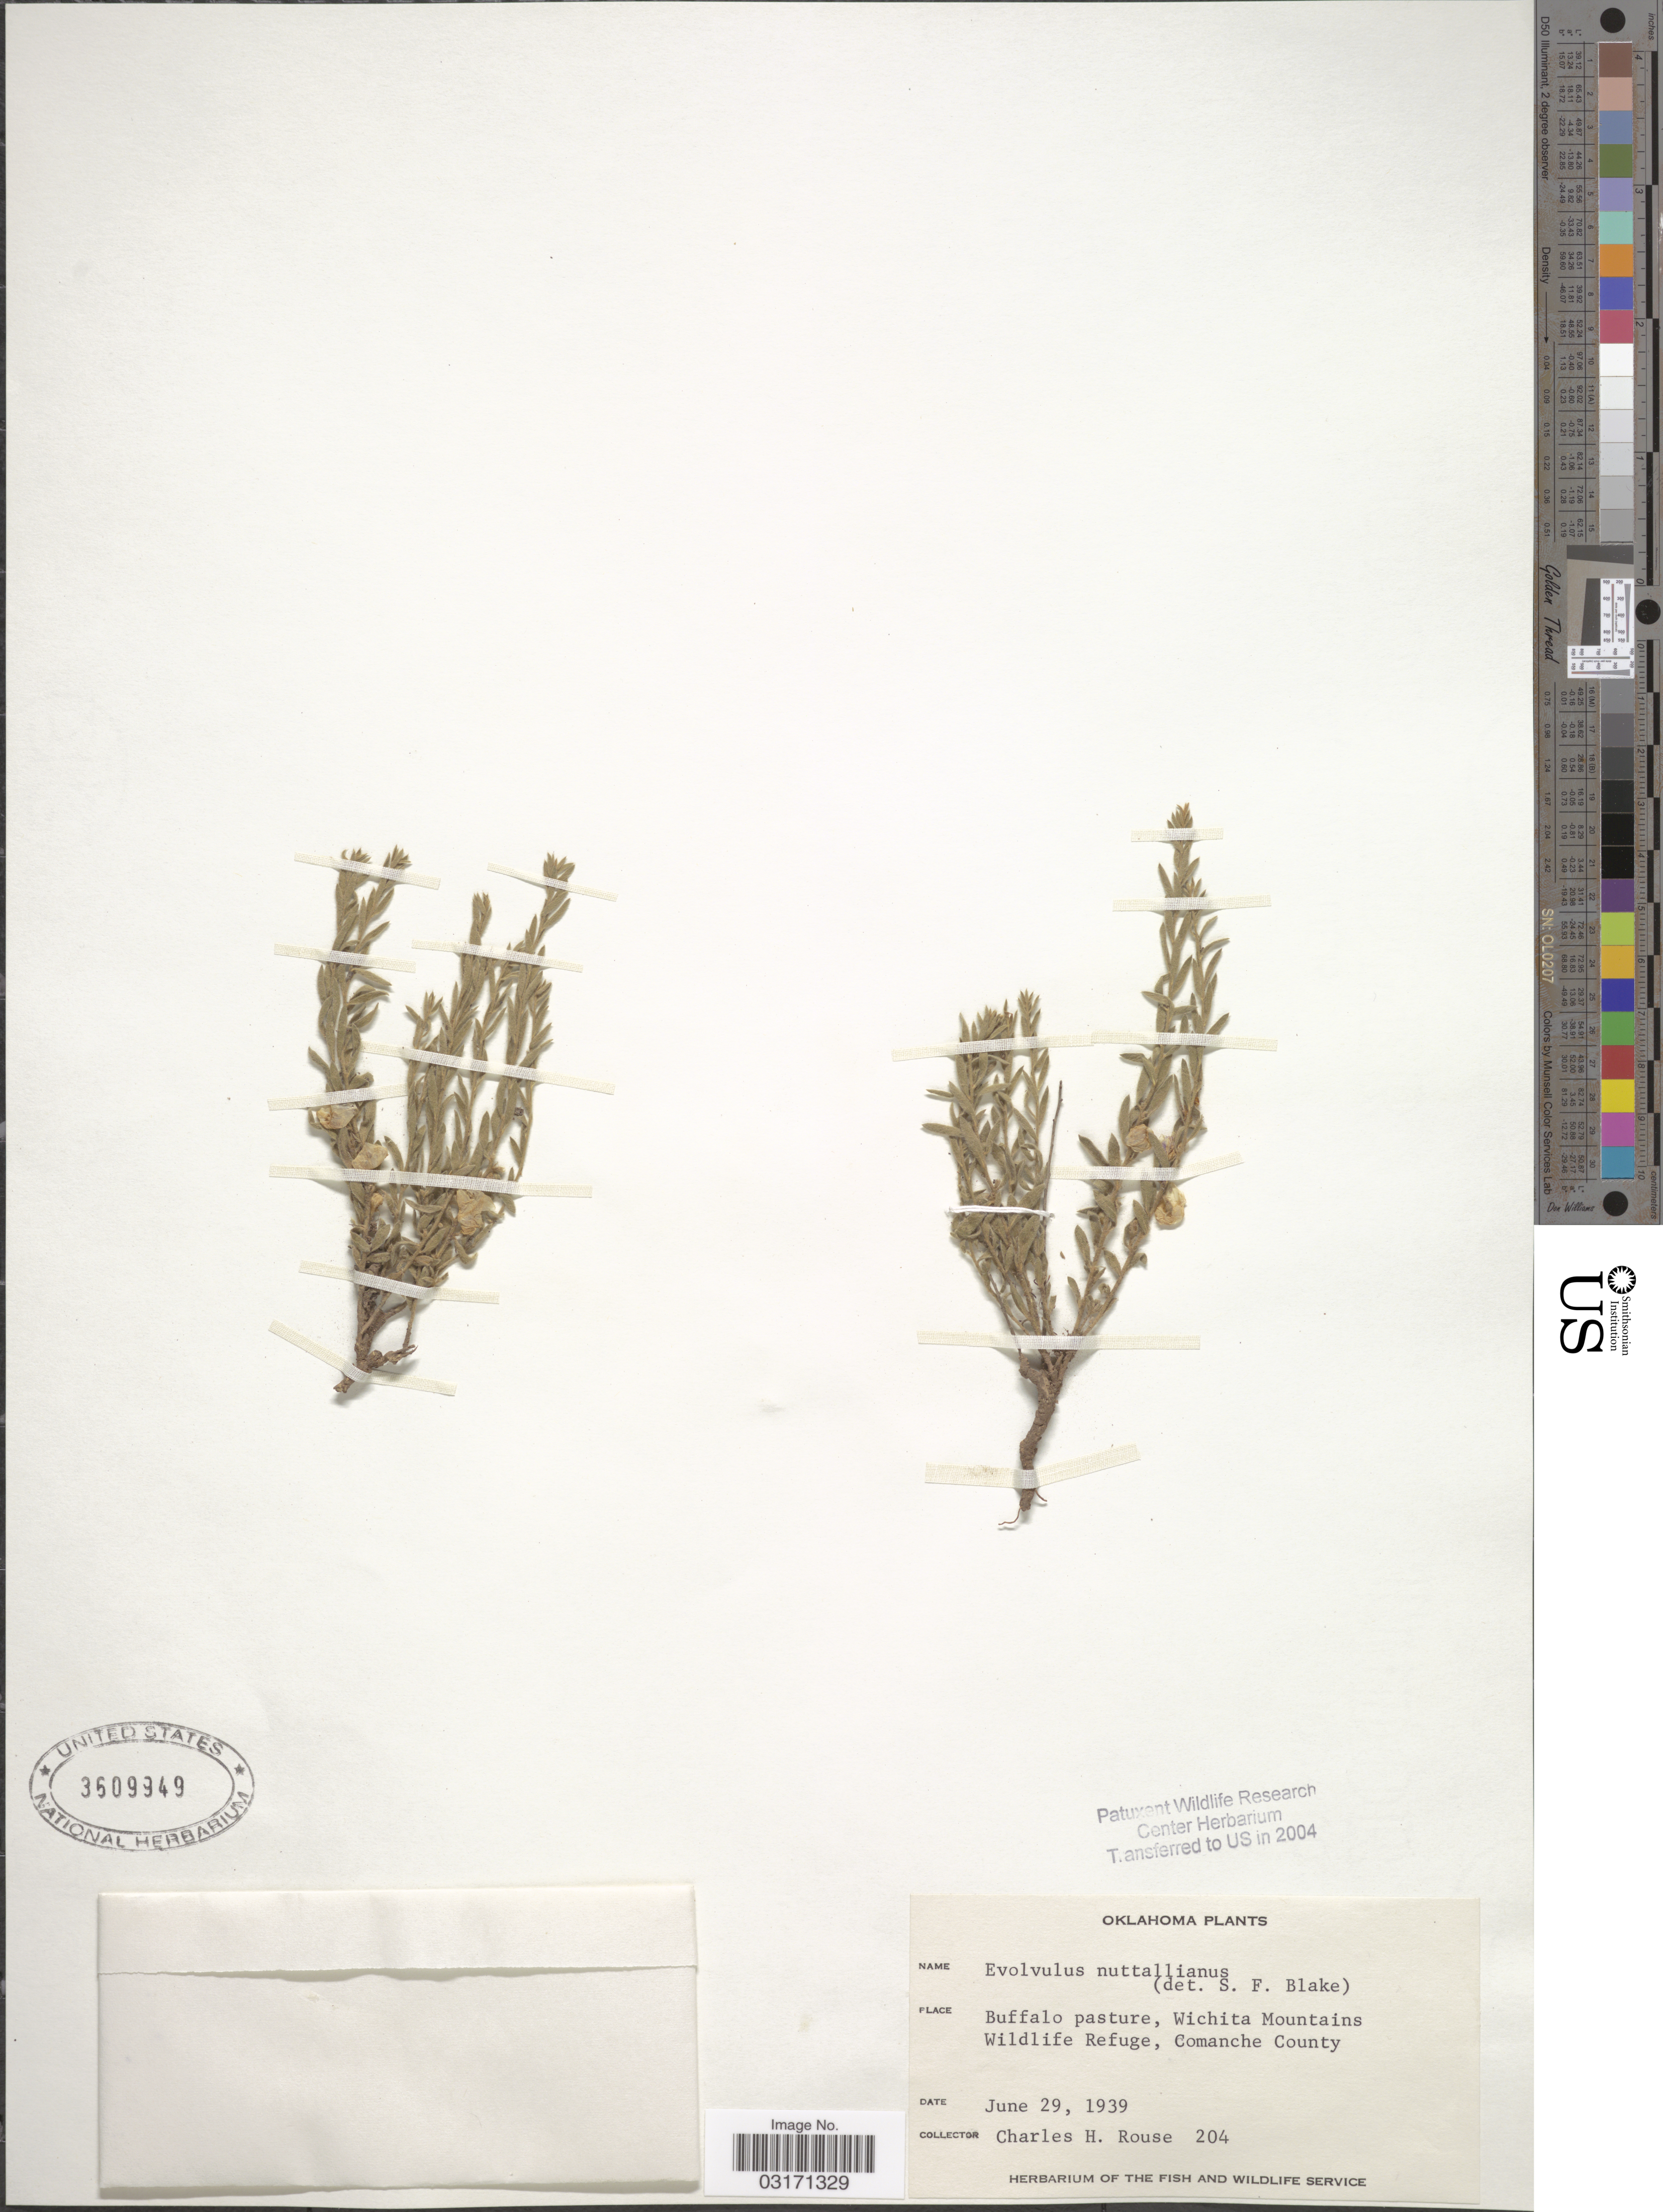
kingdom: Plantae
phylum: Tracheophyta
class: Magnoliopsida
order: Solanales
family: Convolvulaceae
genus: Evolvulus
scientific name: Evolvulus nuttallianus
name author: Roem. & Schult.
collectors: C. Rouse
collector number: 204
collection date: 1939-06-29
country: United States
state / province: Oklahoma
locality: Buffalo pasture, Wichita Mountains, Wildlife Refuge, Comanche County.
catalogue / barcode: US 3609949